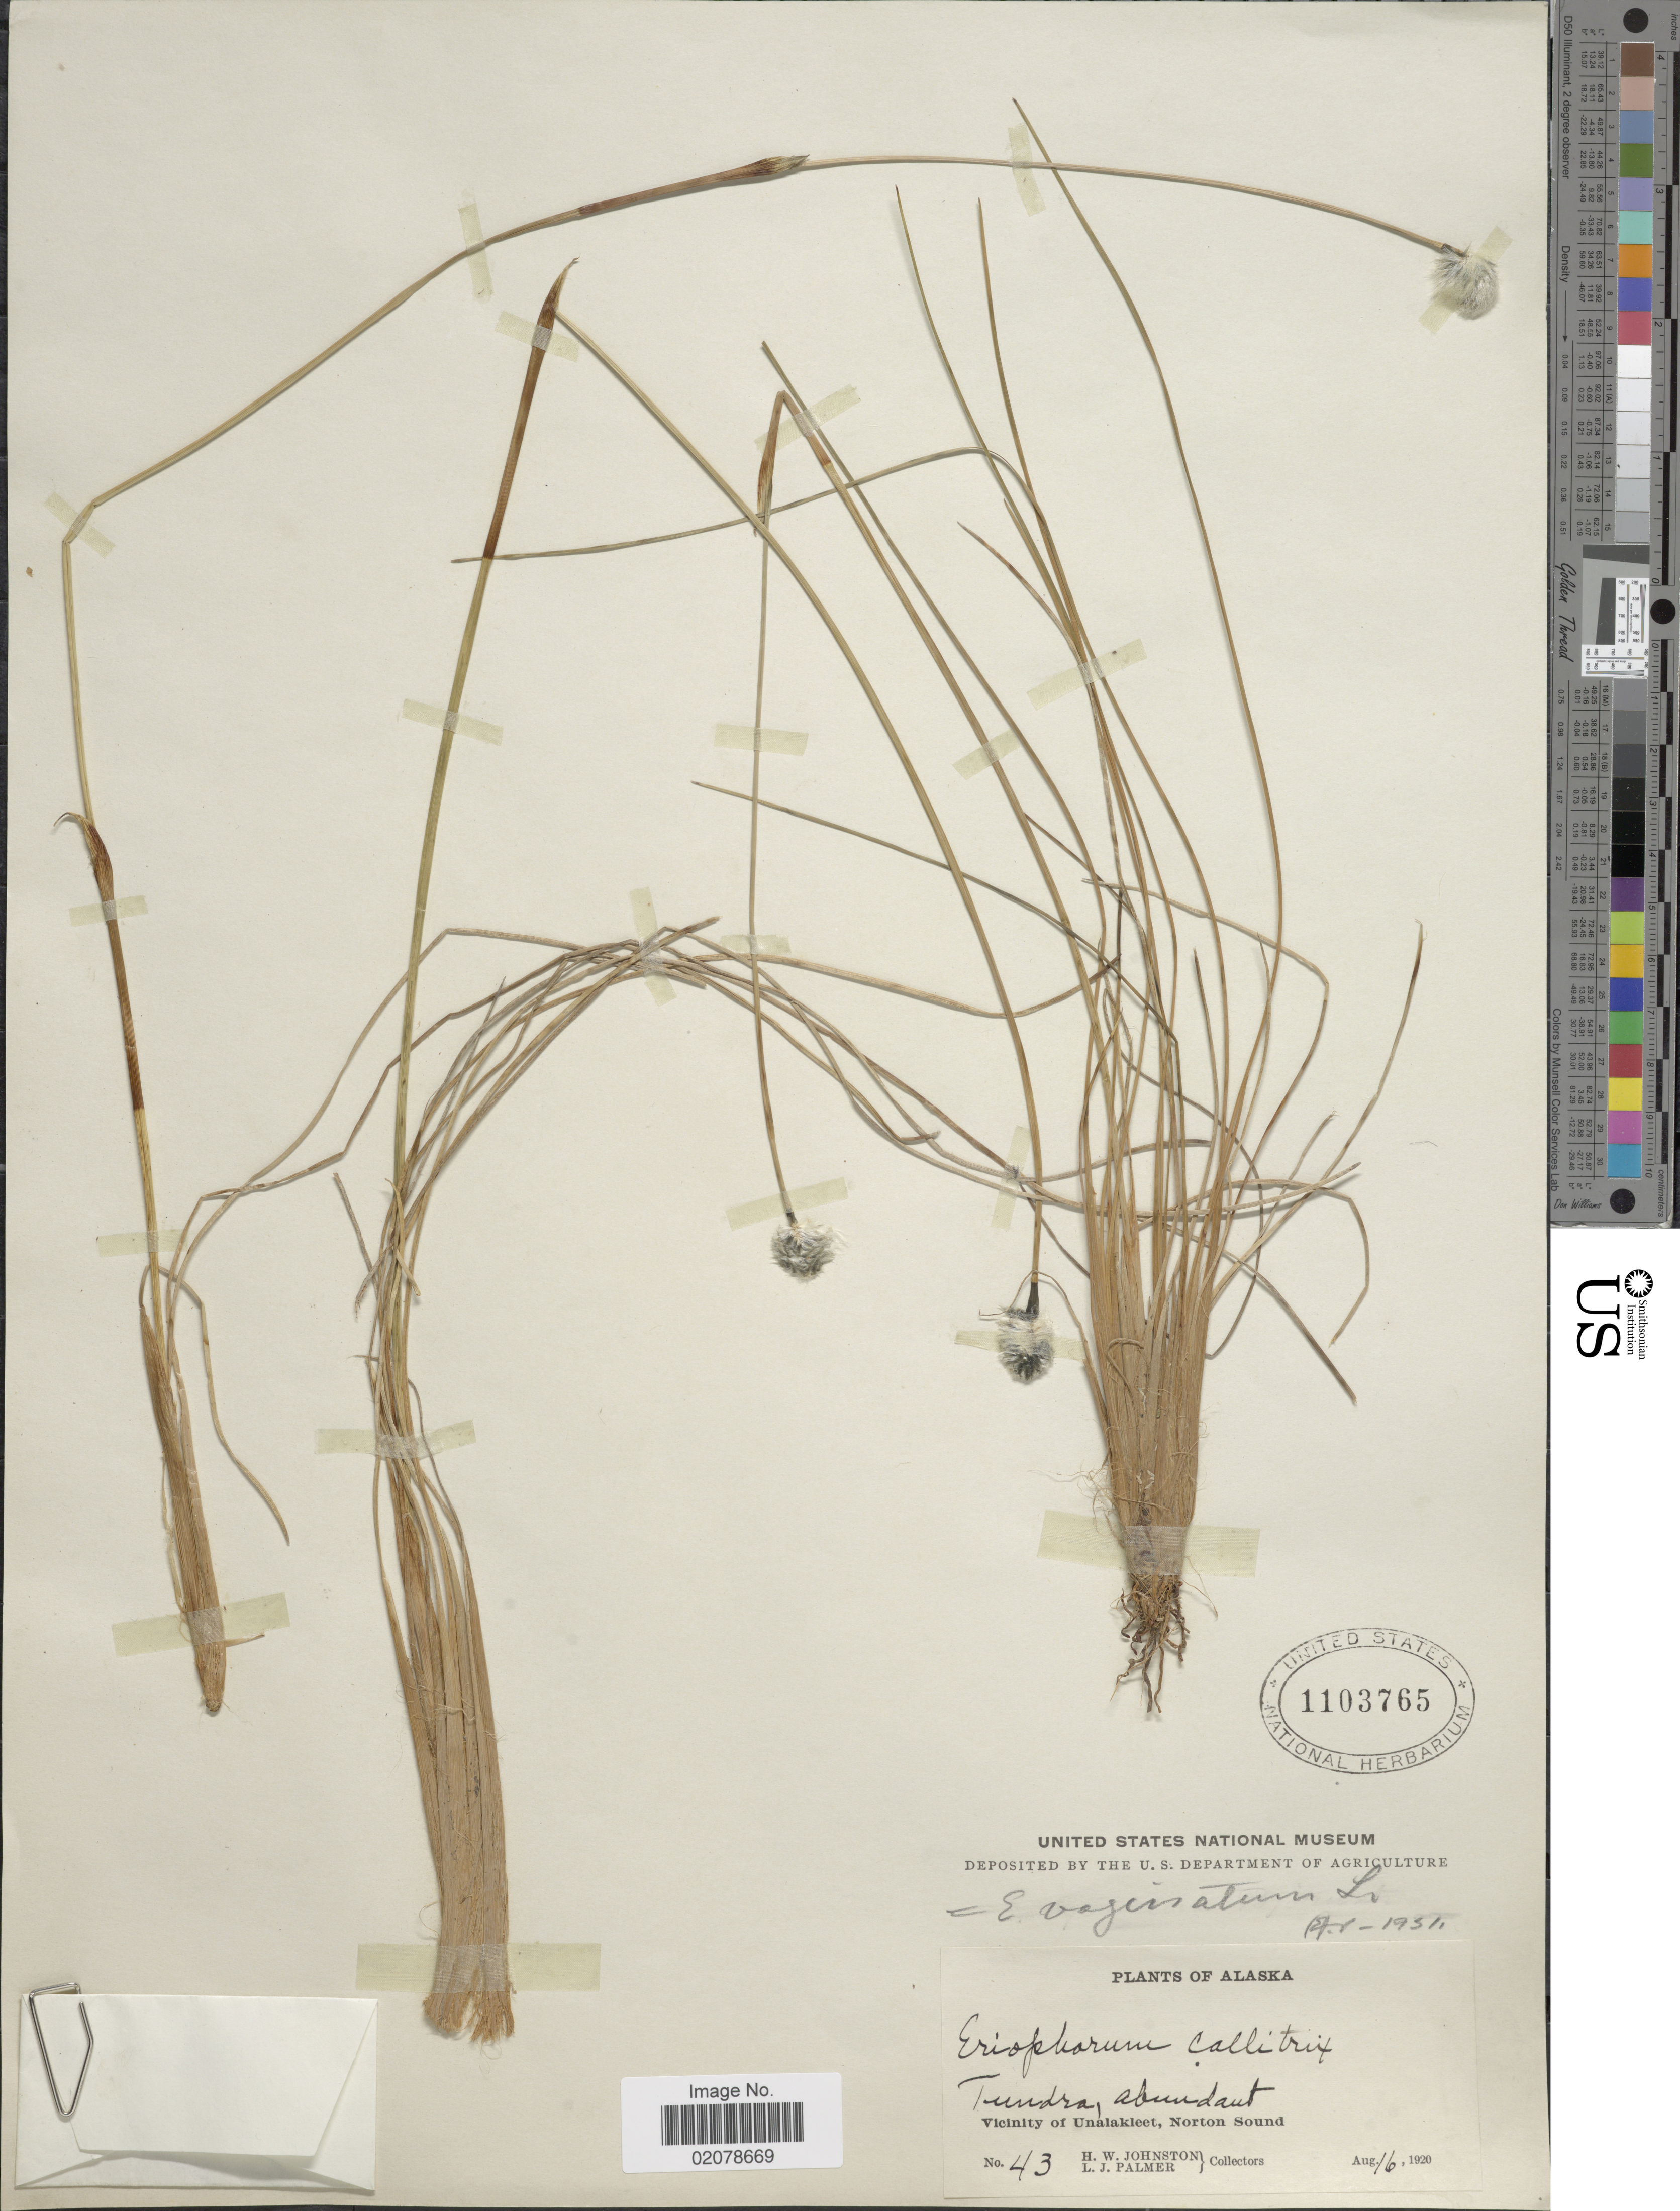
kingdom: Plantae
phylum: Tracheophyta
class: Liliopsida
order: Poales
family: Cyperaceae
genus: Eriophorum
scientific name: Eriophorum vaginatum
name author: L.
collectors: H. W. Johnston & L. J. Palmer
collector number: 43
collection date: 1920-08-16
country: United States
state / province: Alaska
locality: Vicinity of Unalakleet, Norton Sound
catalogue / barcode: US 1103765